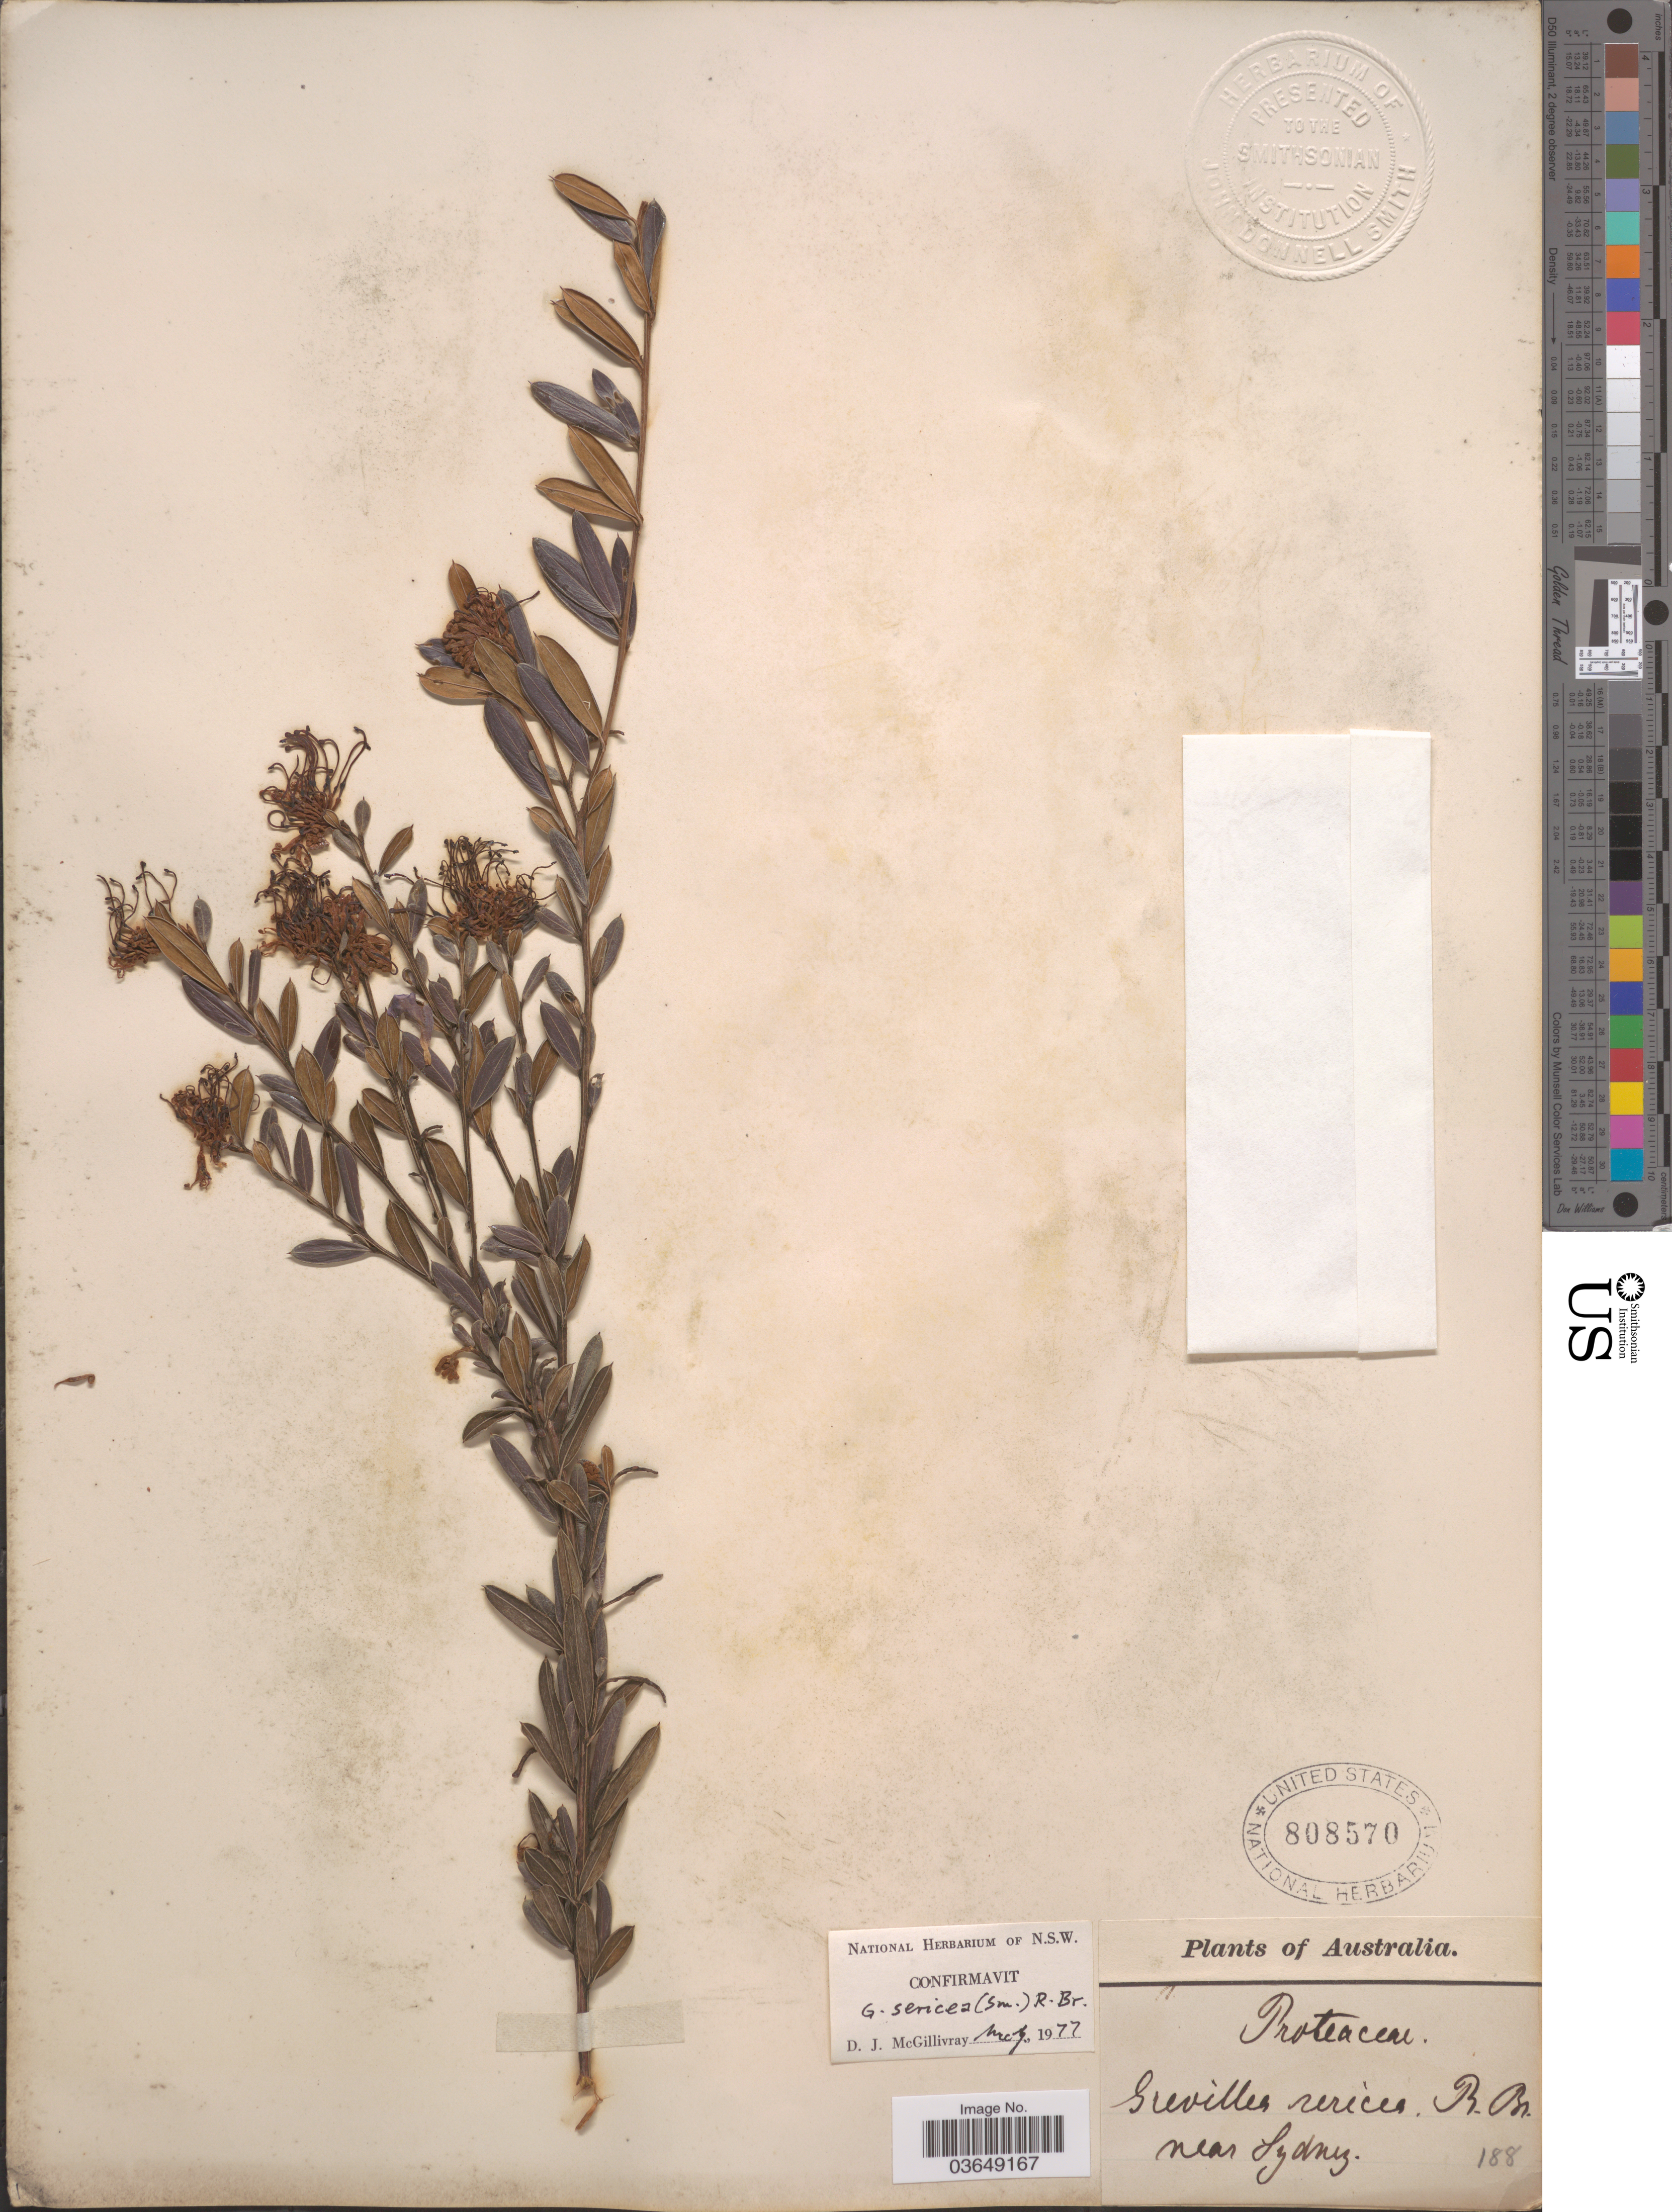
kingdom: Plantae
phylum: Tracheophyta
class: Magnoliopsida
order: Proteales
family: Proteaceae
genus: Grevillea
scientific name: Grevillea sericea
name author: (Sm.) R. Br.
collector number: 188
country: Australia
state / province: New South Wales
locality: Near Sydney.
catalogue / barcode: US 808570